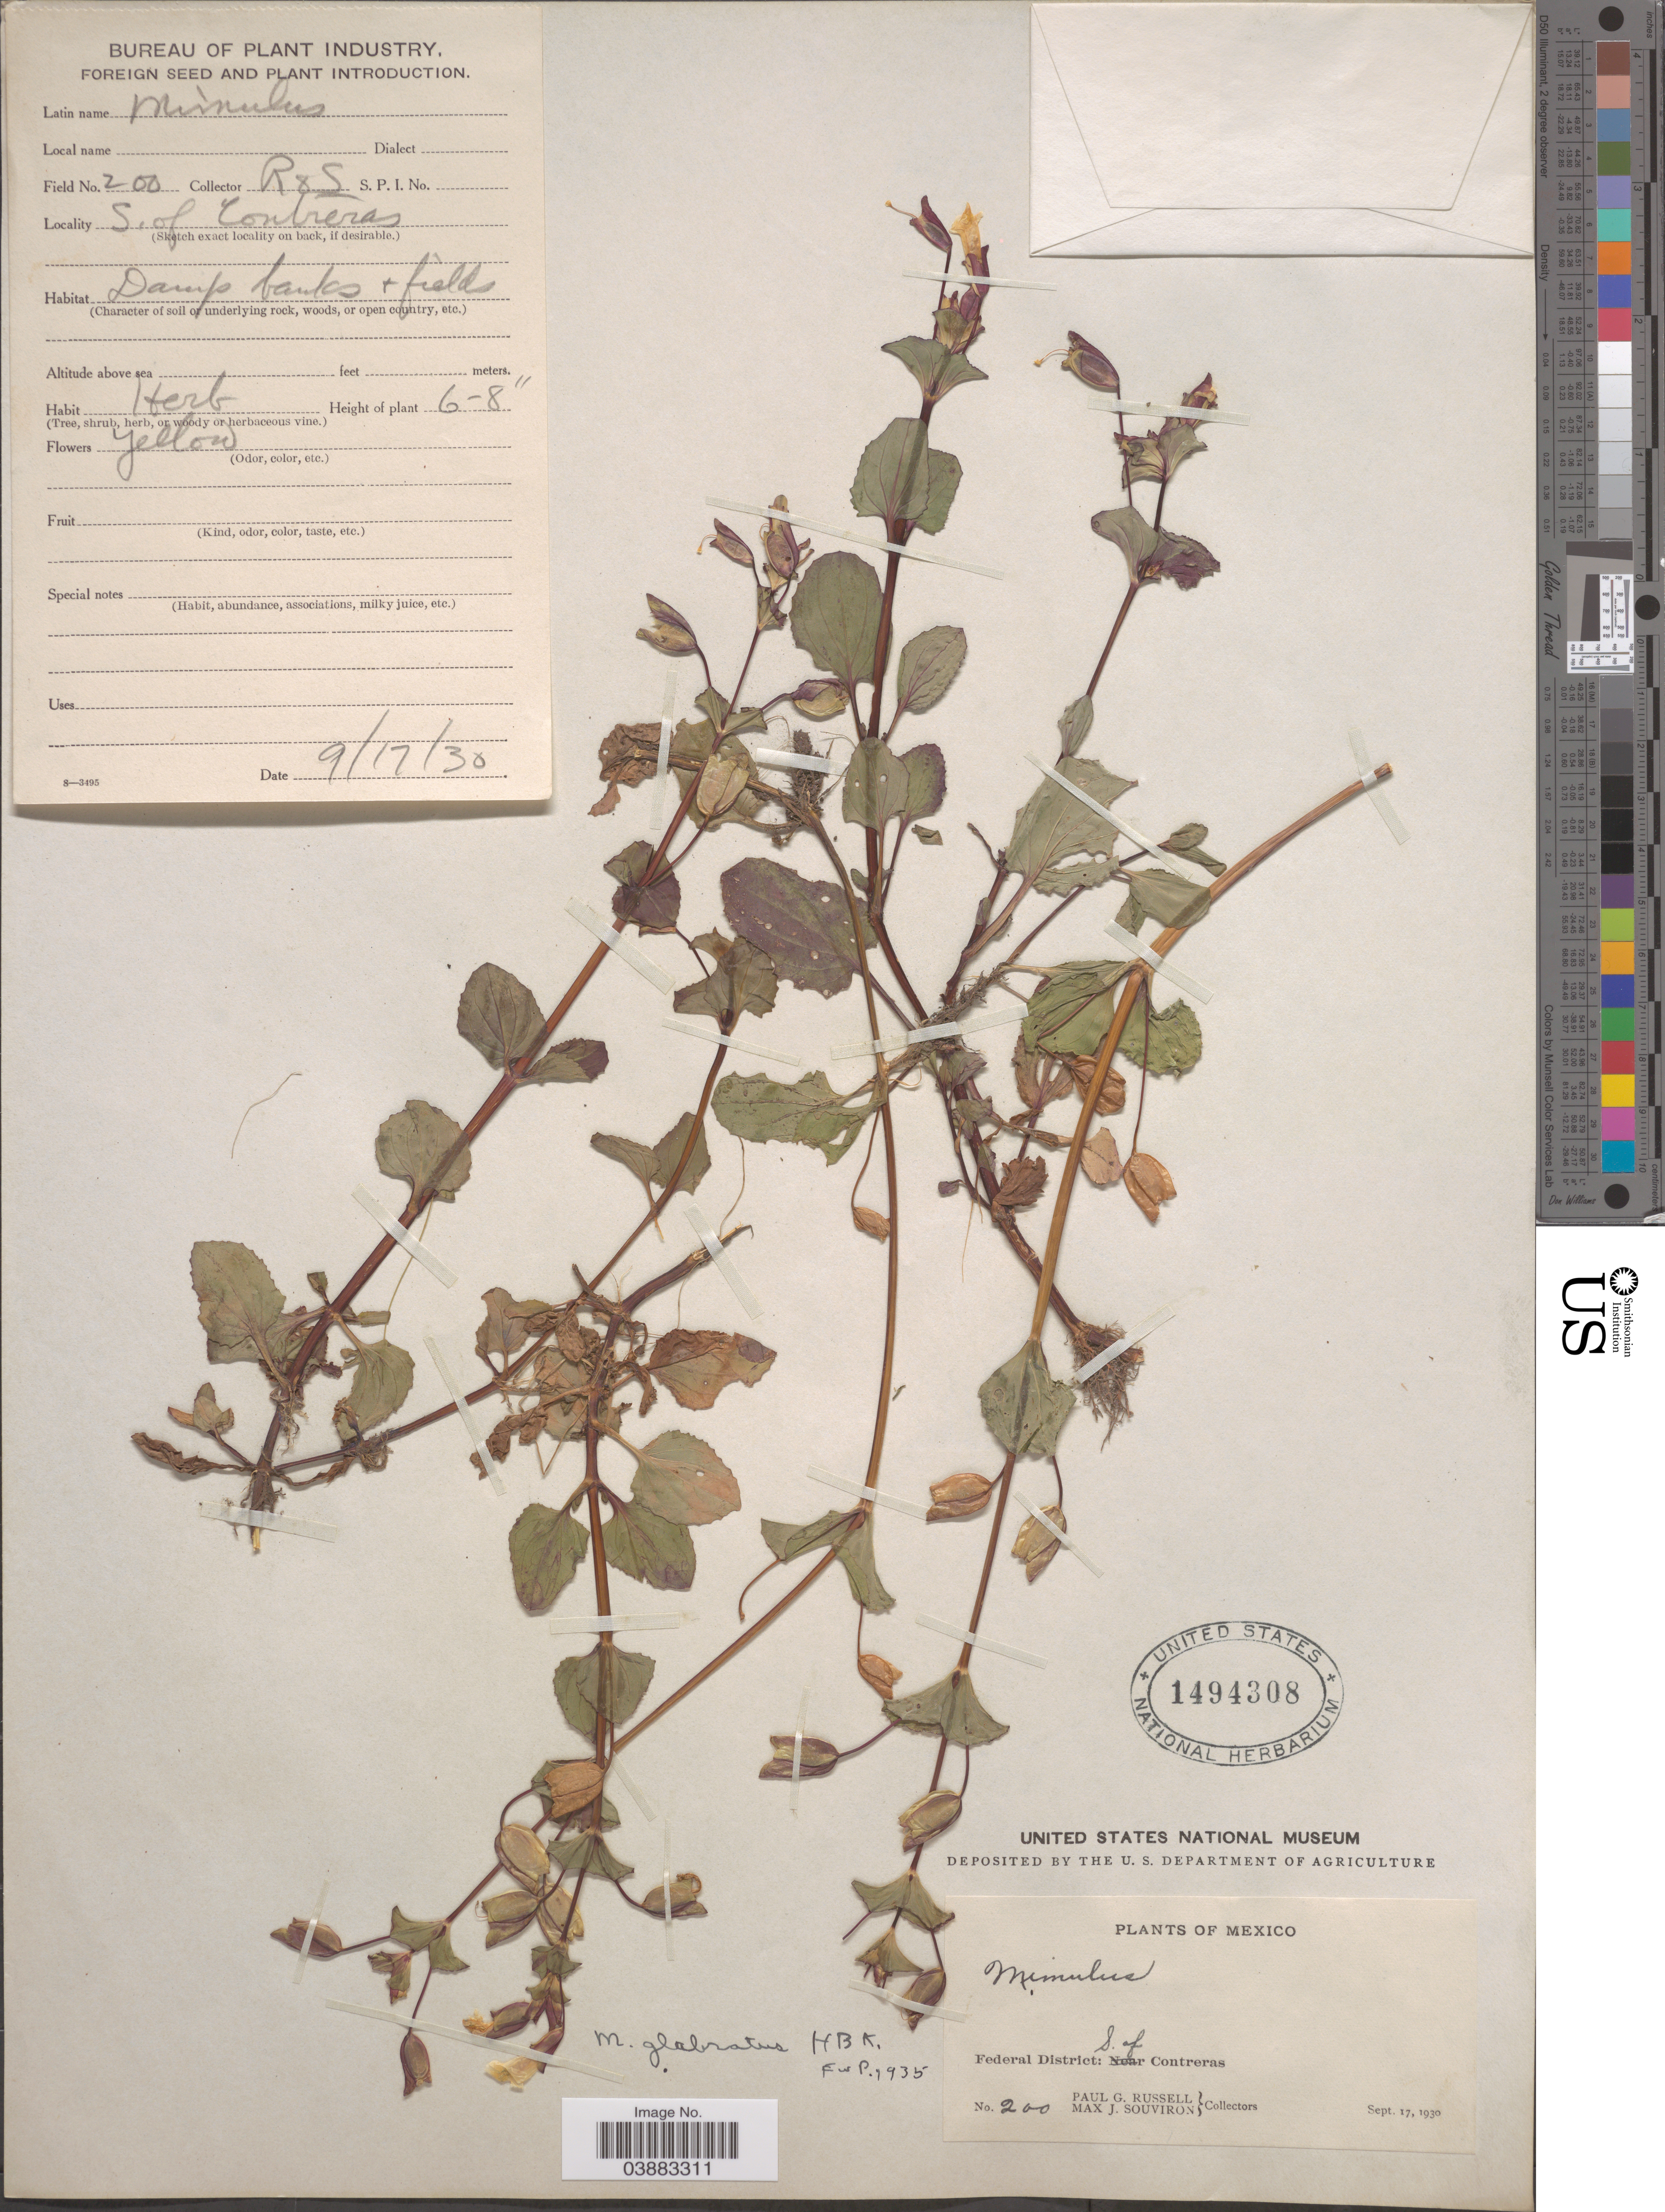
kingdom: Plantae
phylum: Tracheophyta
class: Magnoliopsida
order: Lamiales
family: Phrymaceae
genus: Mimulus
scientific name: Mimulus glabratus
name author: Kunth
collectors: P. G. Russell & M. J. Souviron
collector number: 200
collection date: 1930-09-17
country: Mexico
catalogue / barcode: US 1494308